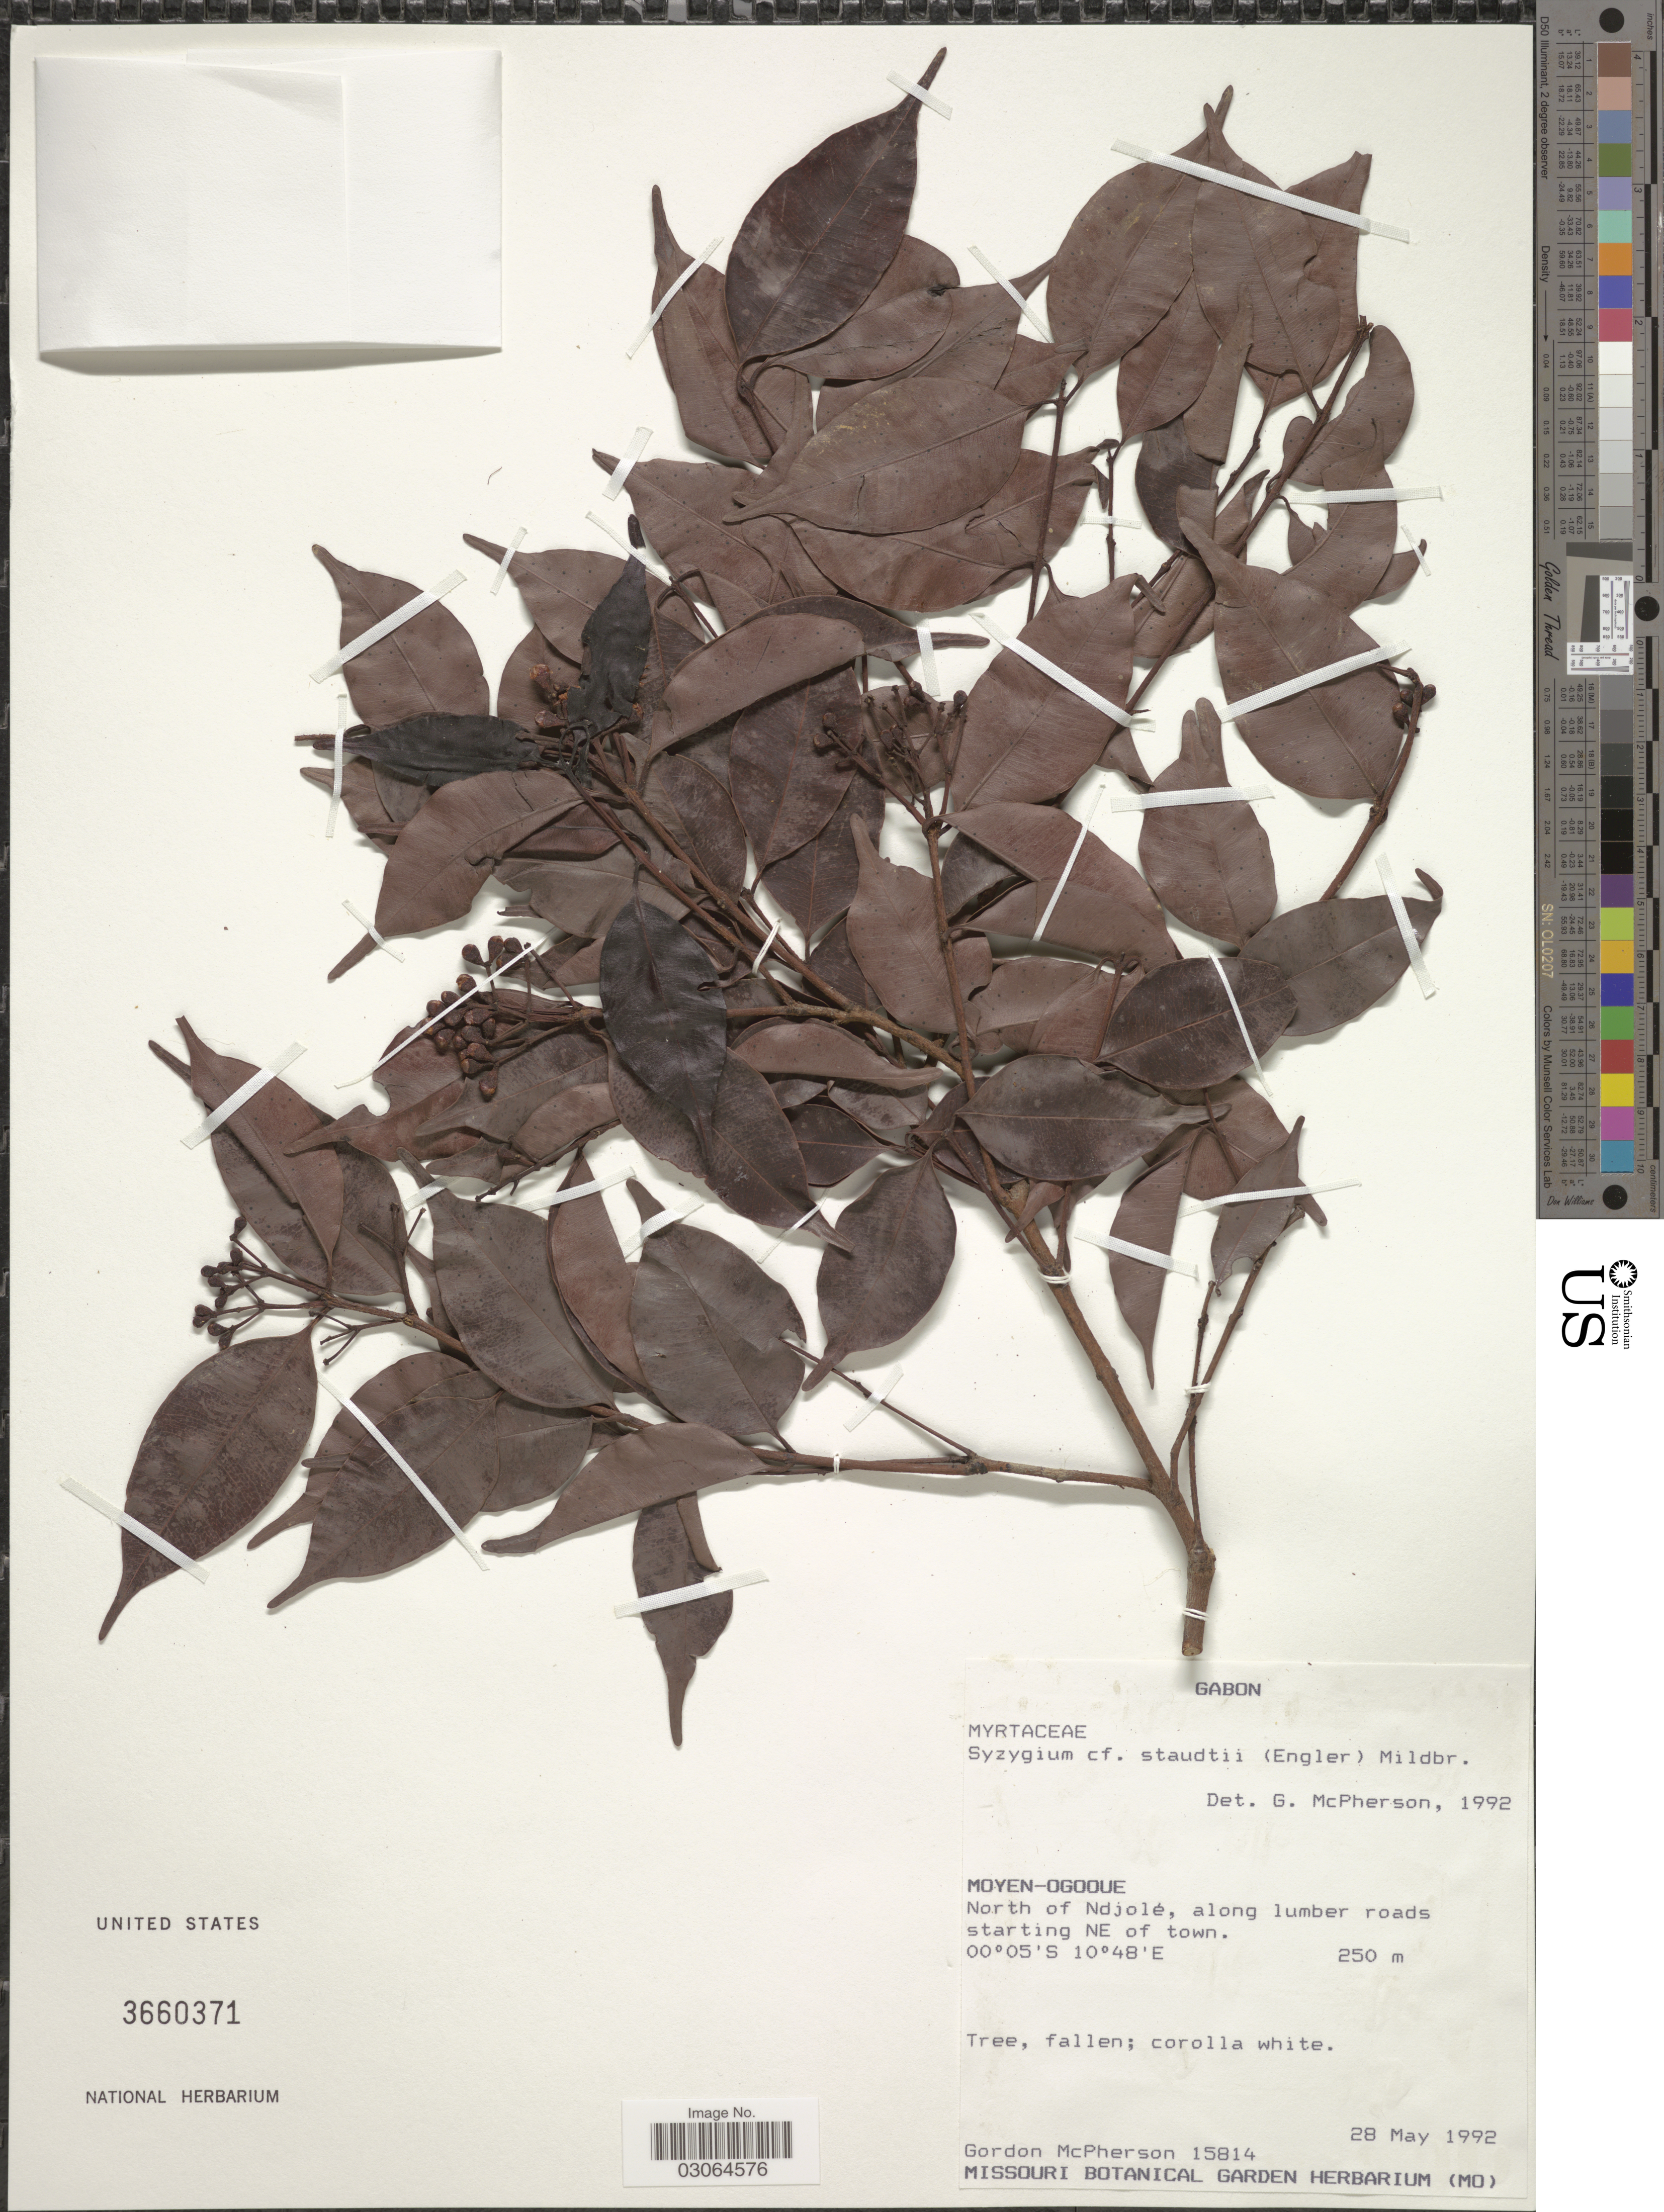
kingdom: Plantae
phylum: Tracheophyta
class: Magnoliopsida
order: Myrtales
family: Myrtaceae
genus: Syzygium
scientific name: Syzygium staudtii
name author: (V. Engl.) Mildbr.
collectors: G. D. McPherson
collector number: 15814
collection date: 1992-05-28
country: Gabon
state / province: Moyen-Ogooue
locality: North of Ndjolé, along lumber roads starting NE of town.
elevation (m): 250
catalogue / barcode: US 3660371